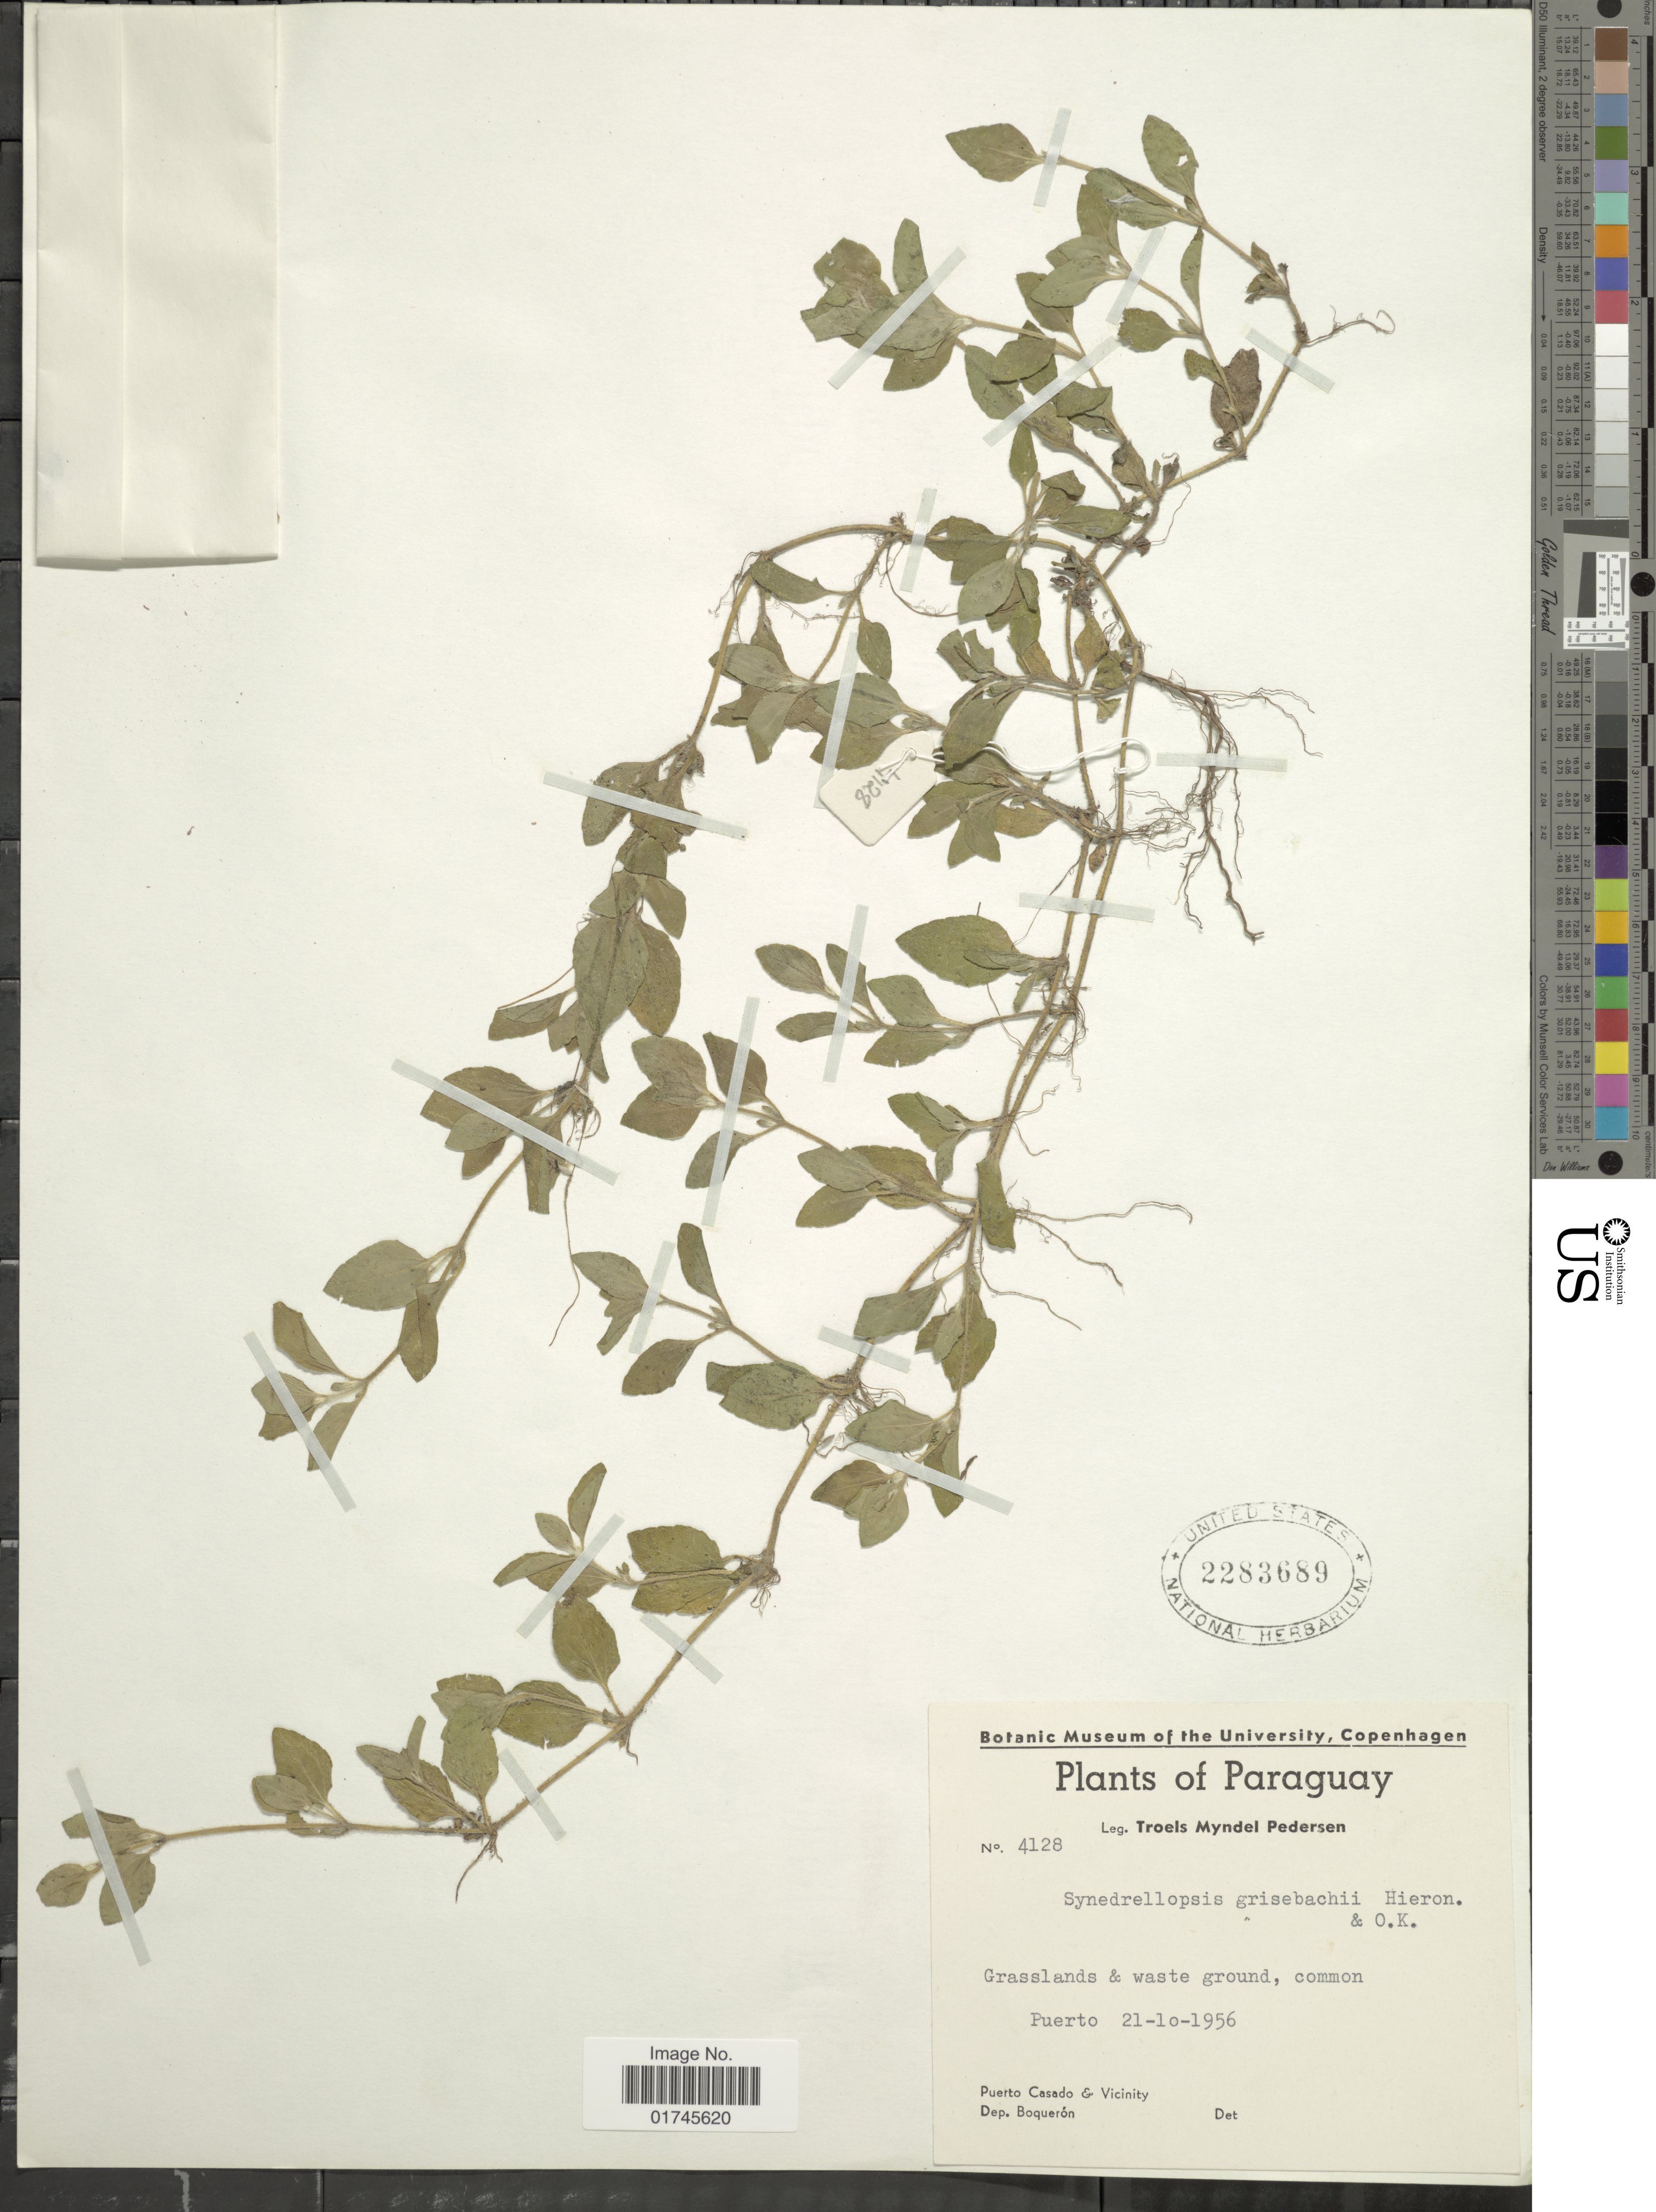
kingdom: Plantae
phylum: Tracheophyta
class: Magnoliopsida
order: Asterales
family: Asteraceae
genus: Synedrellopsis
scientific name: Synedrellopsis grisebachii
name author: Hieron. & Kuntze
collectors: T. Pederson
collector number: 4128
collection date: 1956-10-21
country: Paraguay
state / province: Boqueron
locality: Puerto, Puerto Casadi & Vicinity, Dep. Boquerón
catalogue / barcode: US 2283689